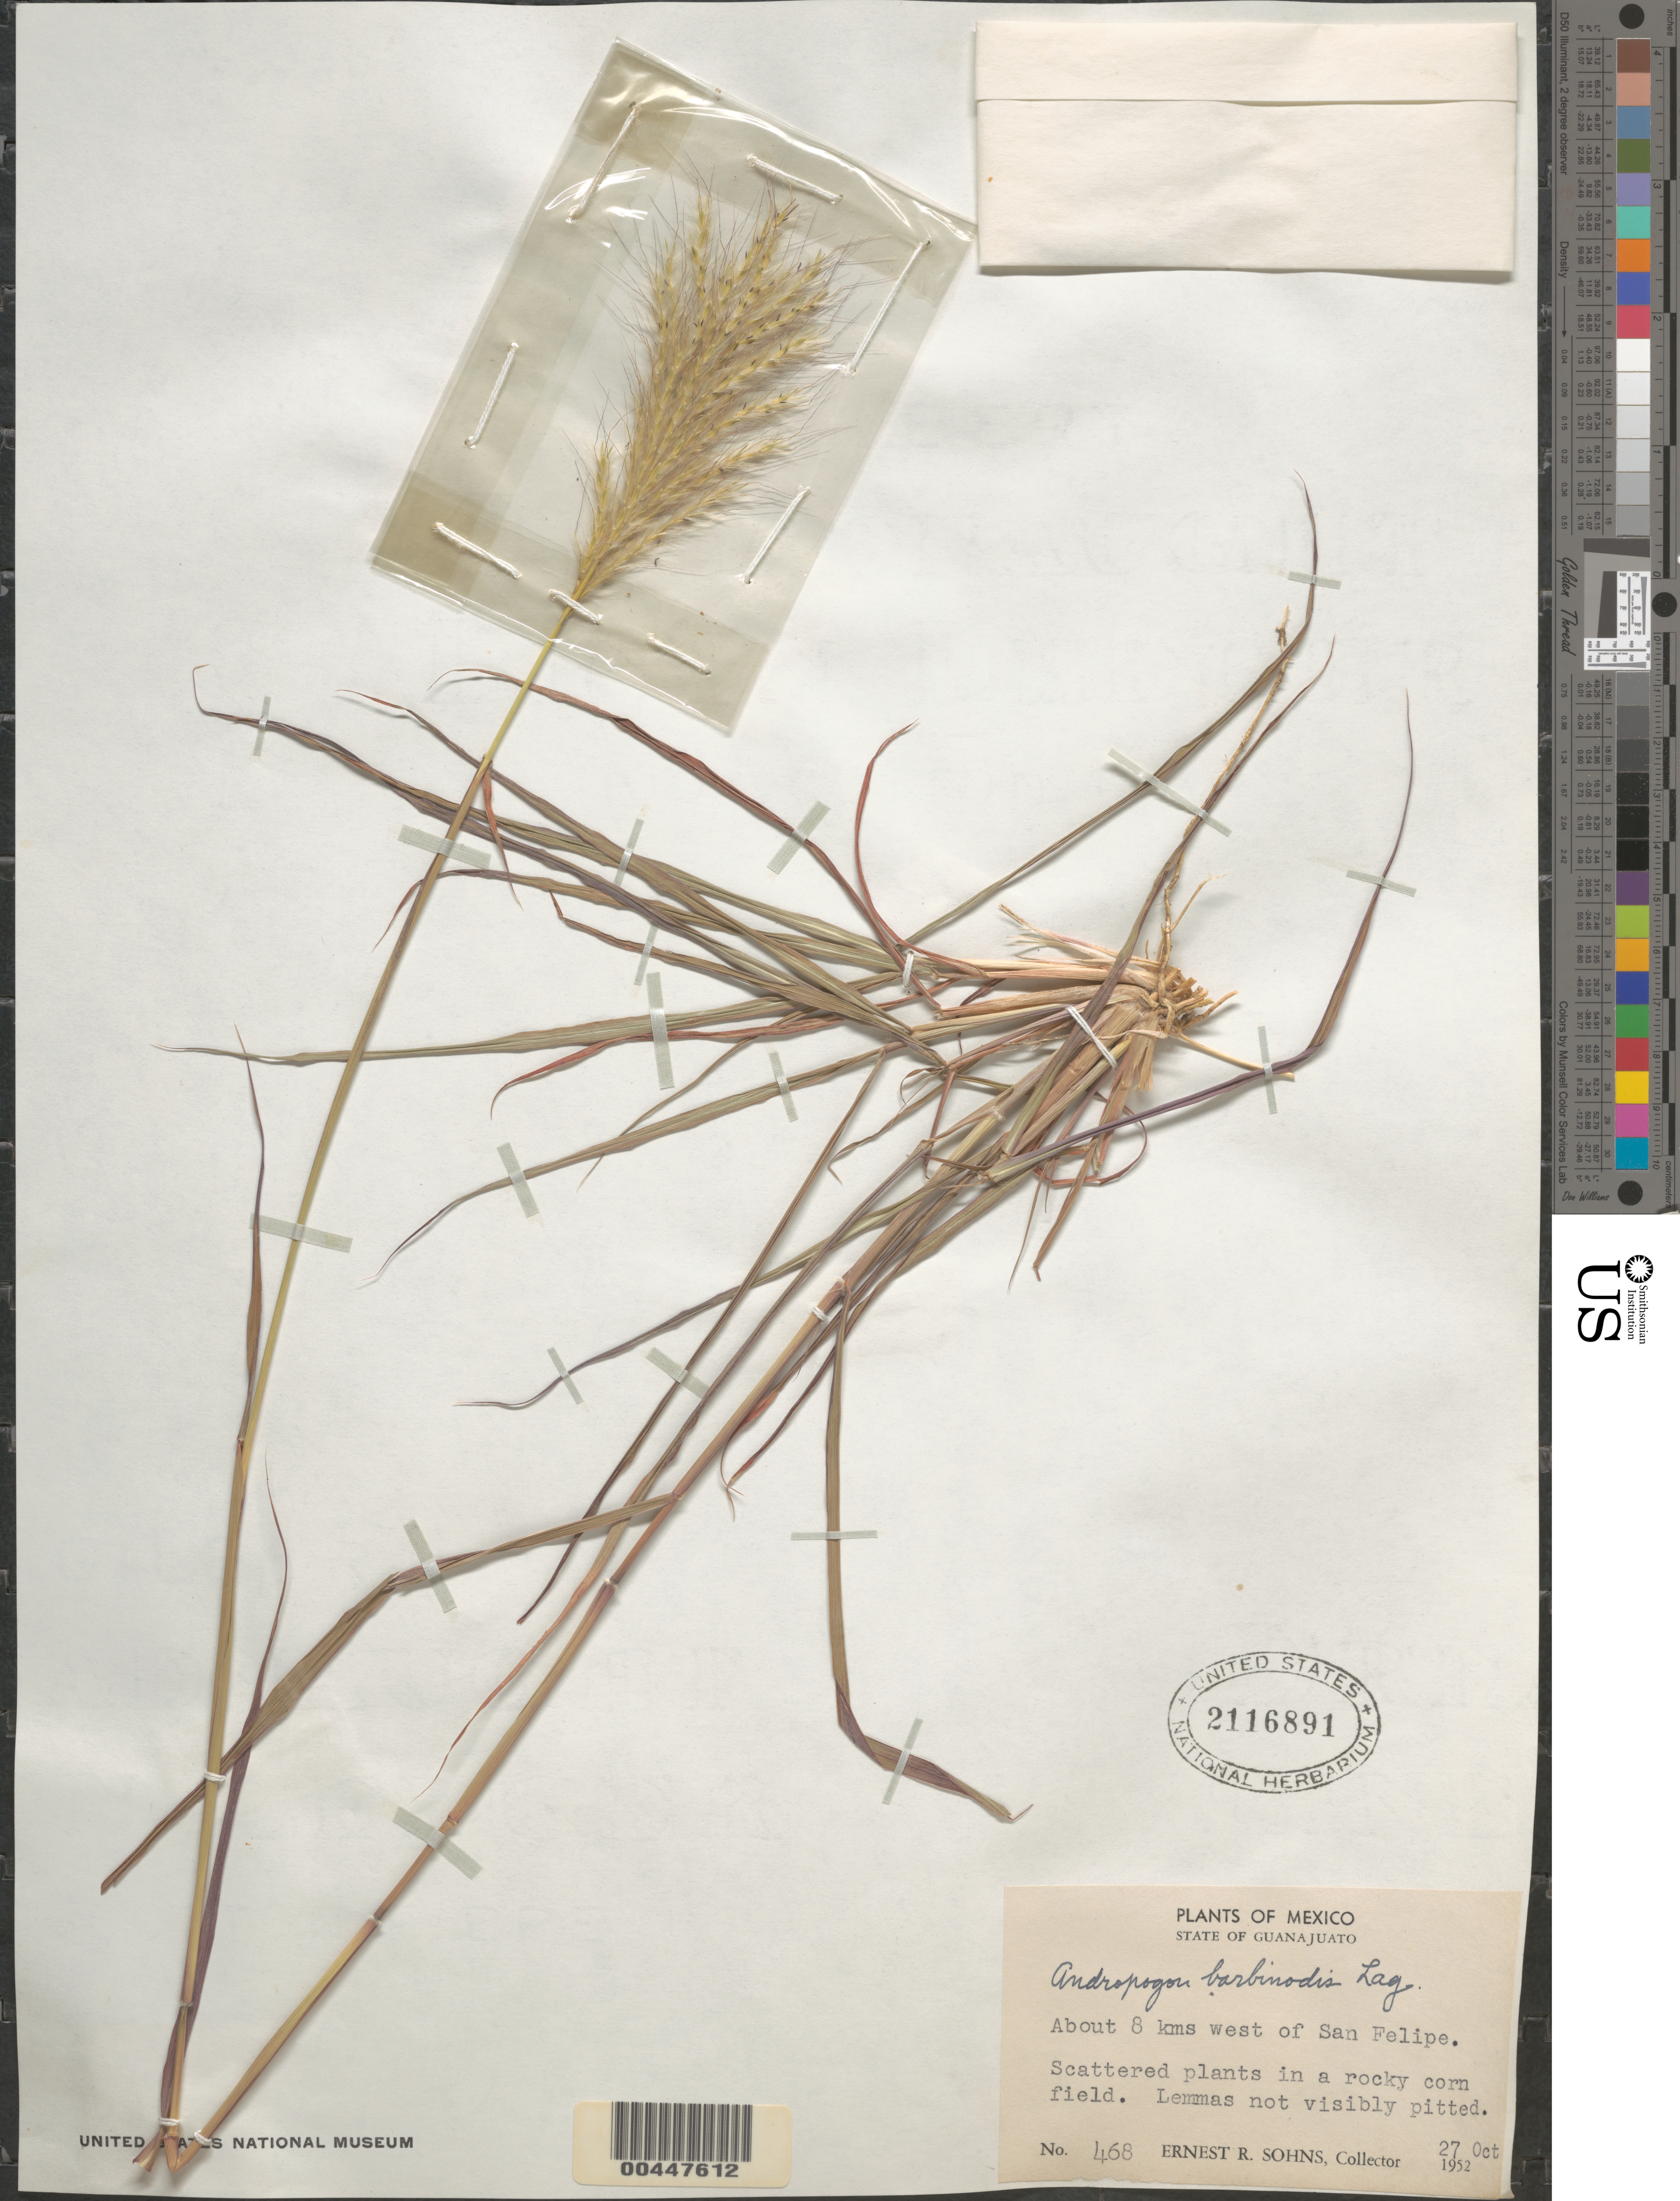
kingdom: Plantae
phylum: Tracheophyta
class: Liliopsida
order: Poales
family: Poaceae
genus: Andropogon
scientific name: Andropogon barbinodis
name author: Lag.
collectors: E. R. Sohns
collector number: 468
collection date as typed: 27 Oct 1952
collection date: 1952-10-27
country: Mexico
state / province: Guanajuato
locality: About 8 km W of San Felipe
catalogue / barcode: US 2116891